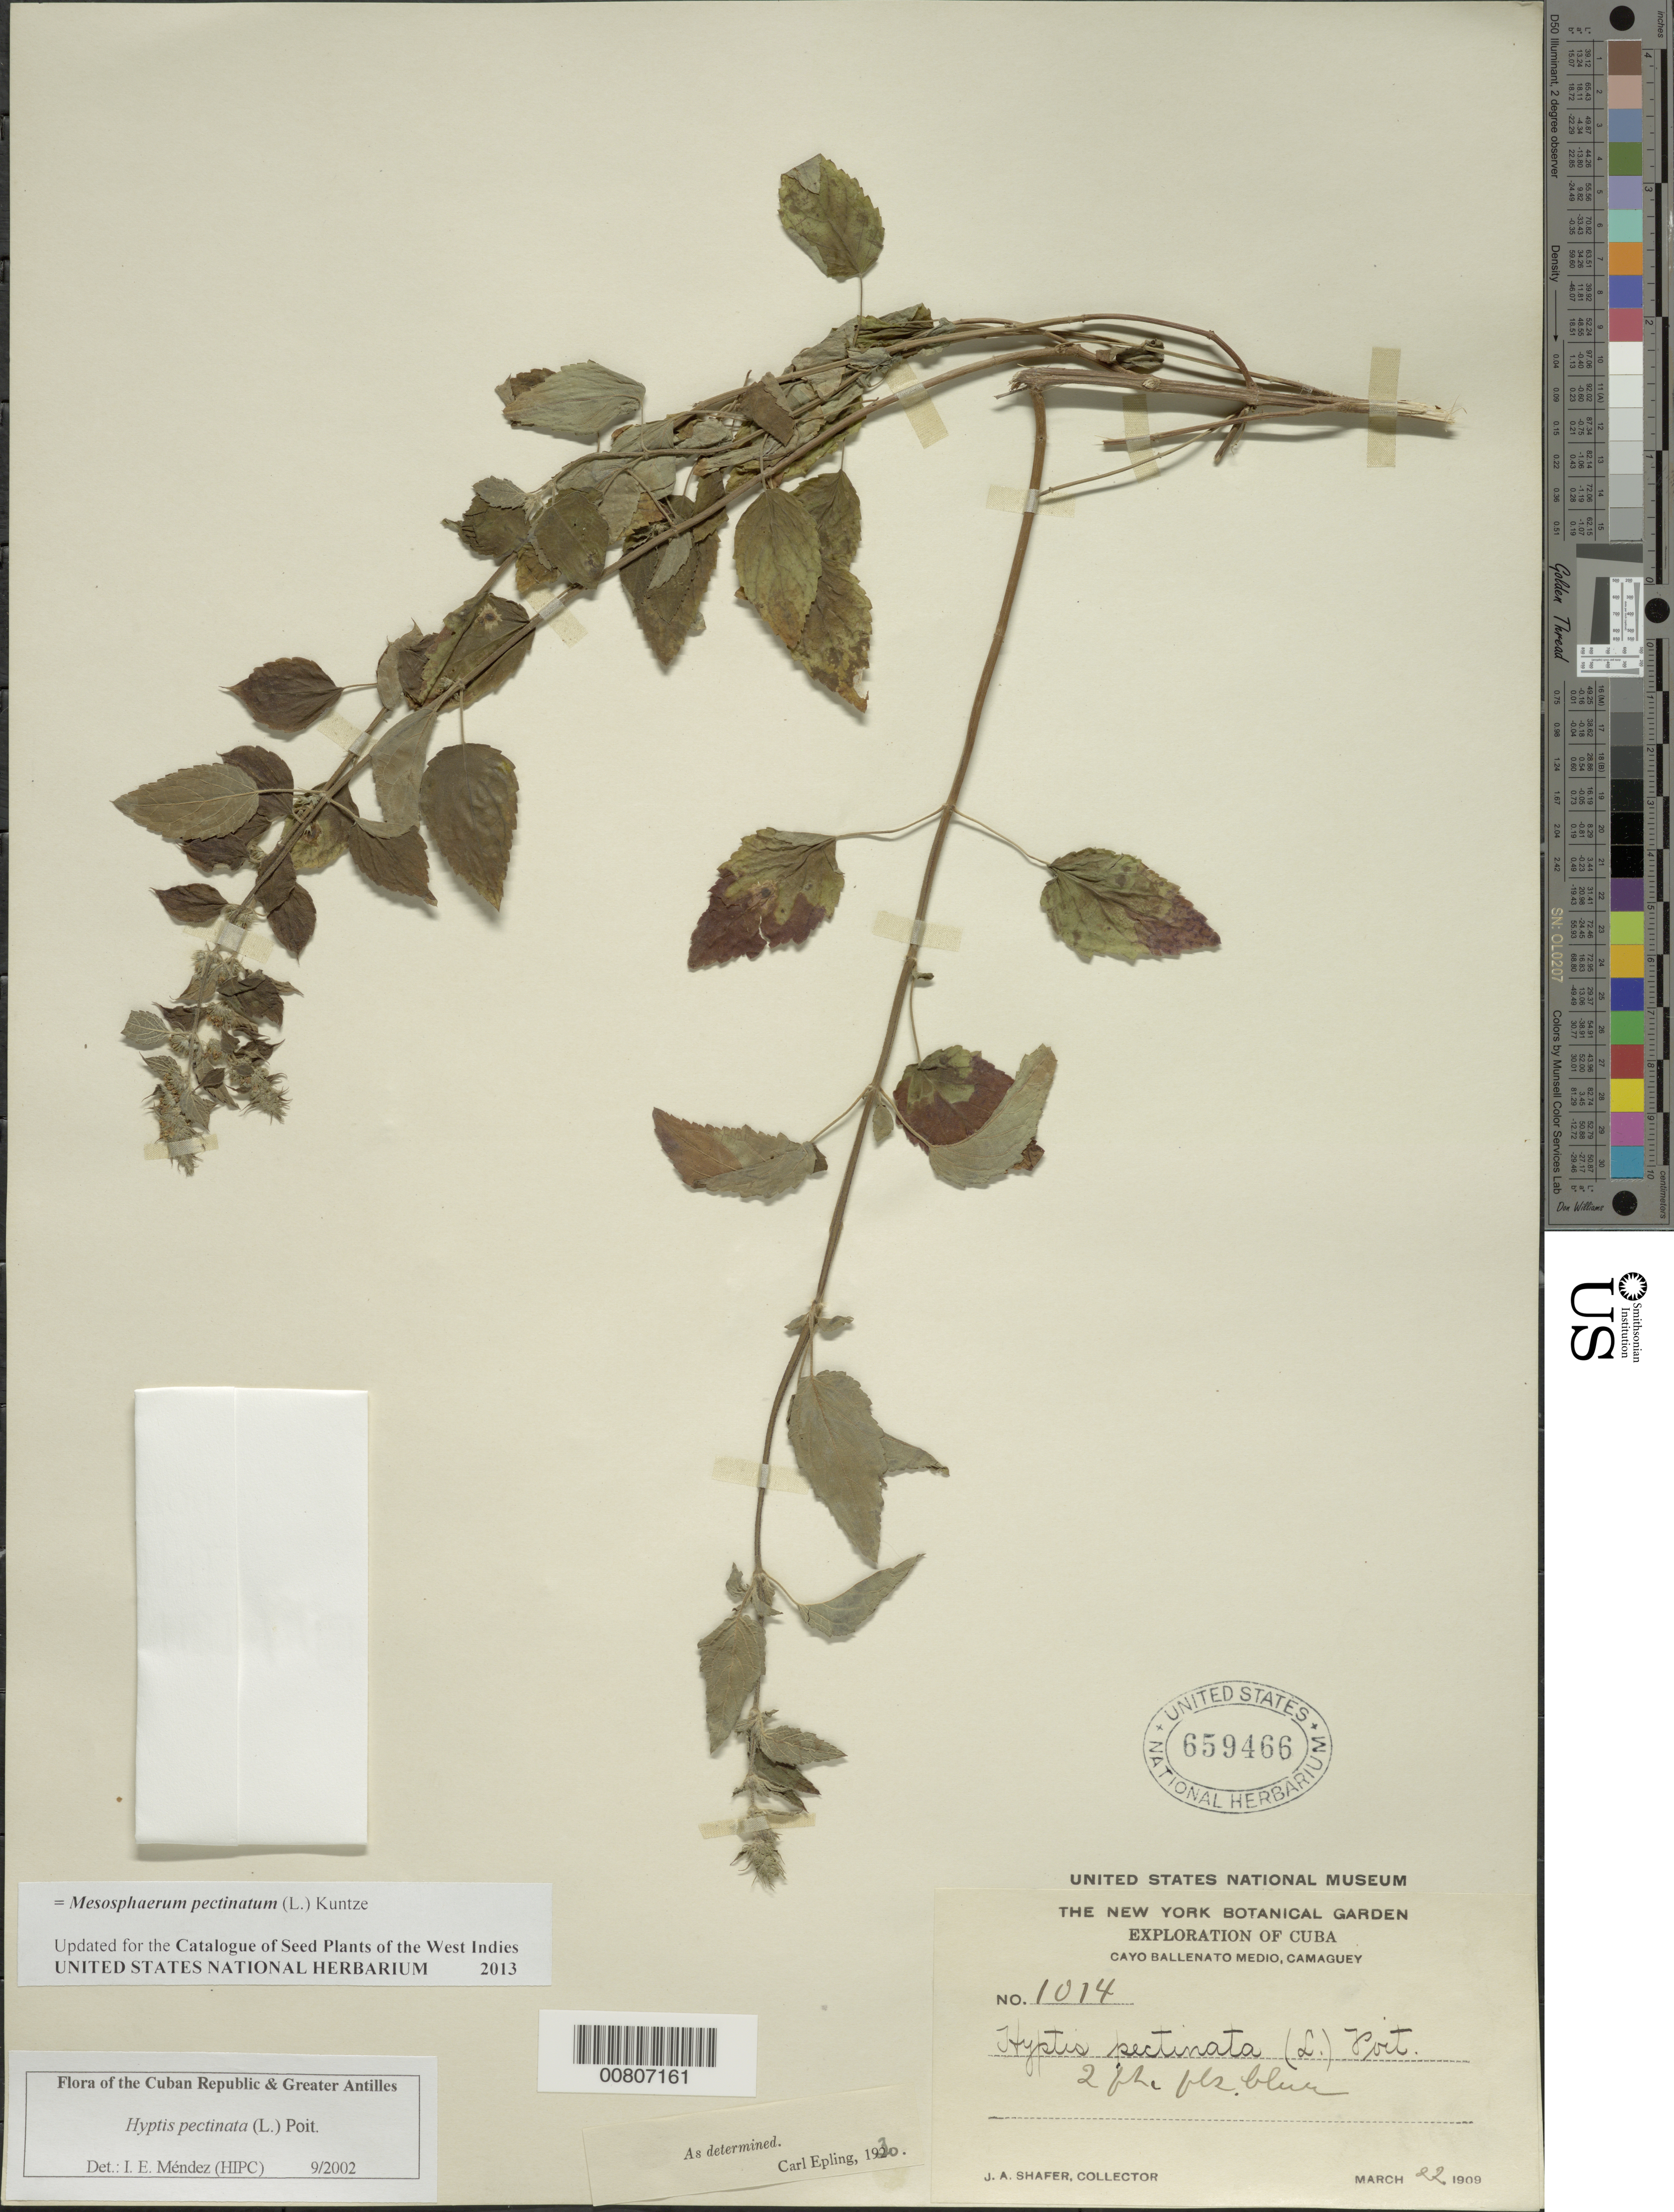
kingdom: Plantae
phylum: Tracheophyta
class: Magnoliopsida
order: Lamiales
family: Lamiaceae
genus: Hyptis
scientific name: Hyptis pectinata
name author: (L.) Poit.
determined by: Méndez, Isidro E., (HIPC)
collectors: J. A. Shafer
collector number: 1014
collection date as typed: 22 Mar 1909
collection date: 1909-03-22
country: Cuba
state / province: Camaguey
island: Cuba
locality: Cayo Ballenato Medio, Camaguey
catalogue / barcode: US 659466